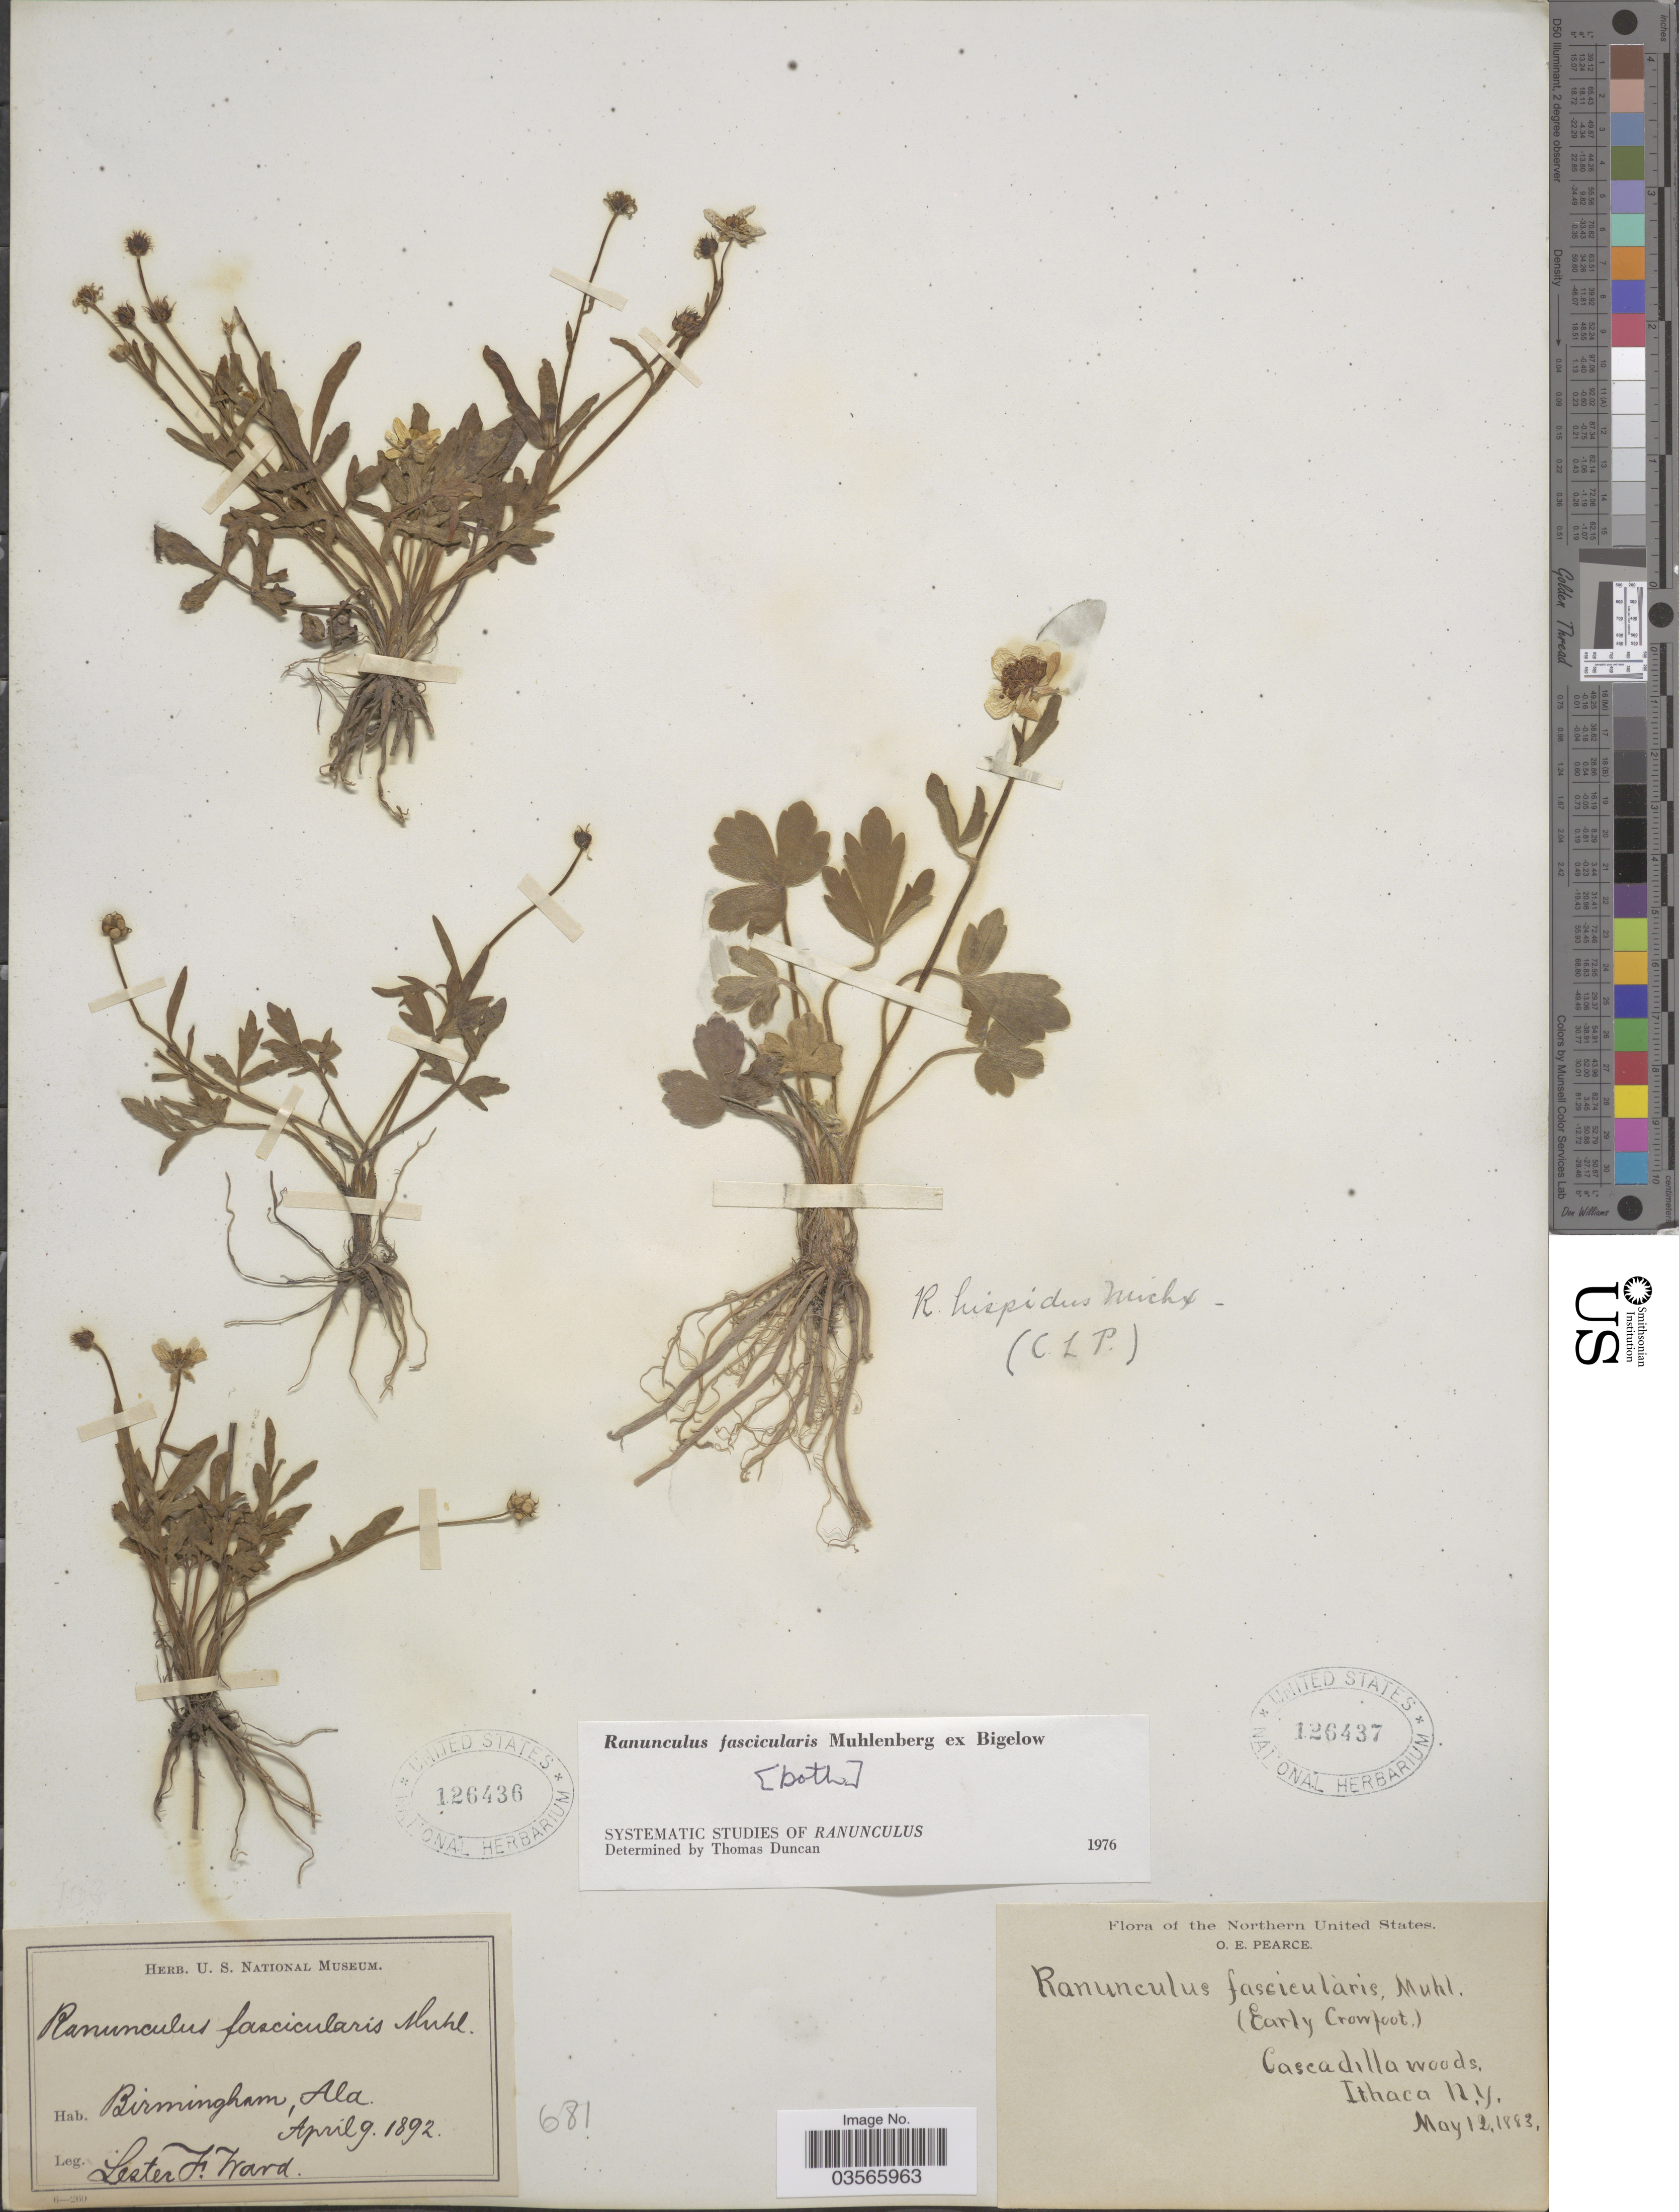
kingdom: Plantae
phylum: Tracheophyta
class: Magnoliopsida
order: Ranunculales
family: Ranunculaceae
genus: Ranunculus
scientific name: Ranunculus fascicularis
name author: Muhl. ex Bigelow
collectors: L. F. Ward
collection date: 1892-04-09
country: United States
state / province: Alabama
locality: Birmingham.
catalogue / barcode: US 126436